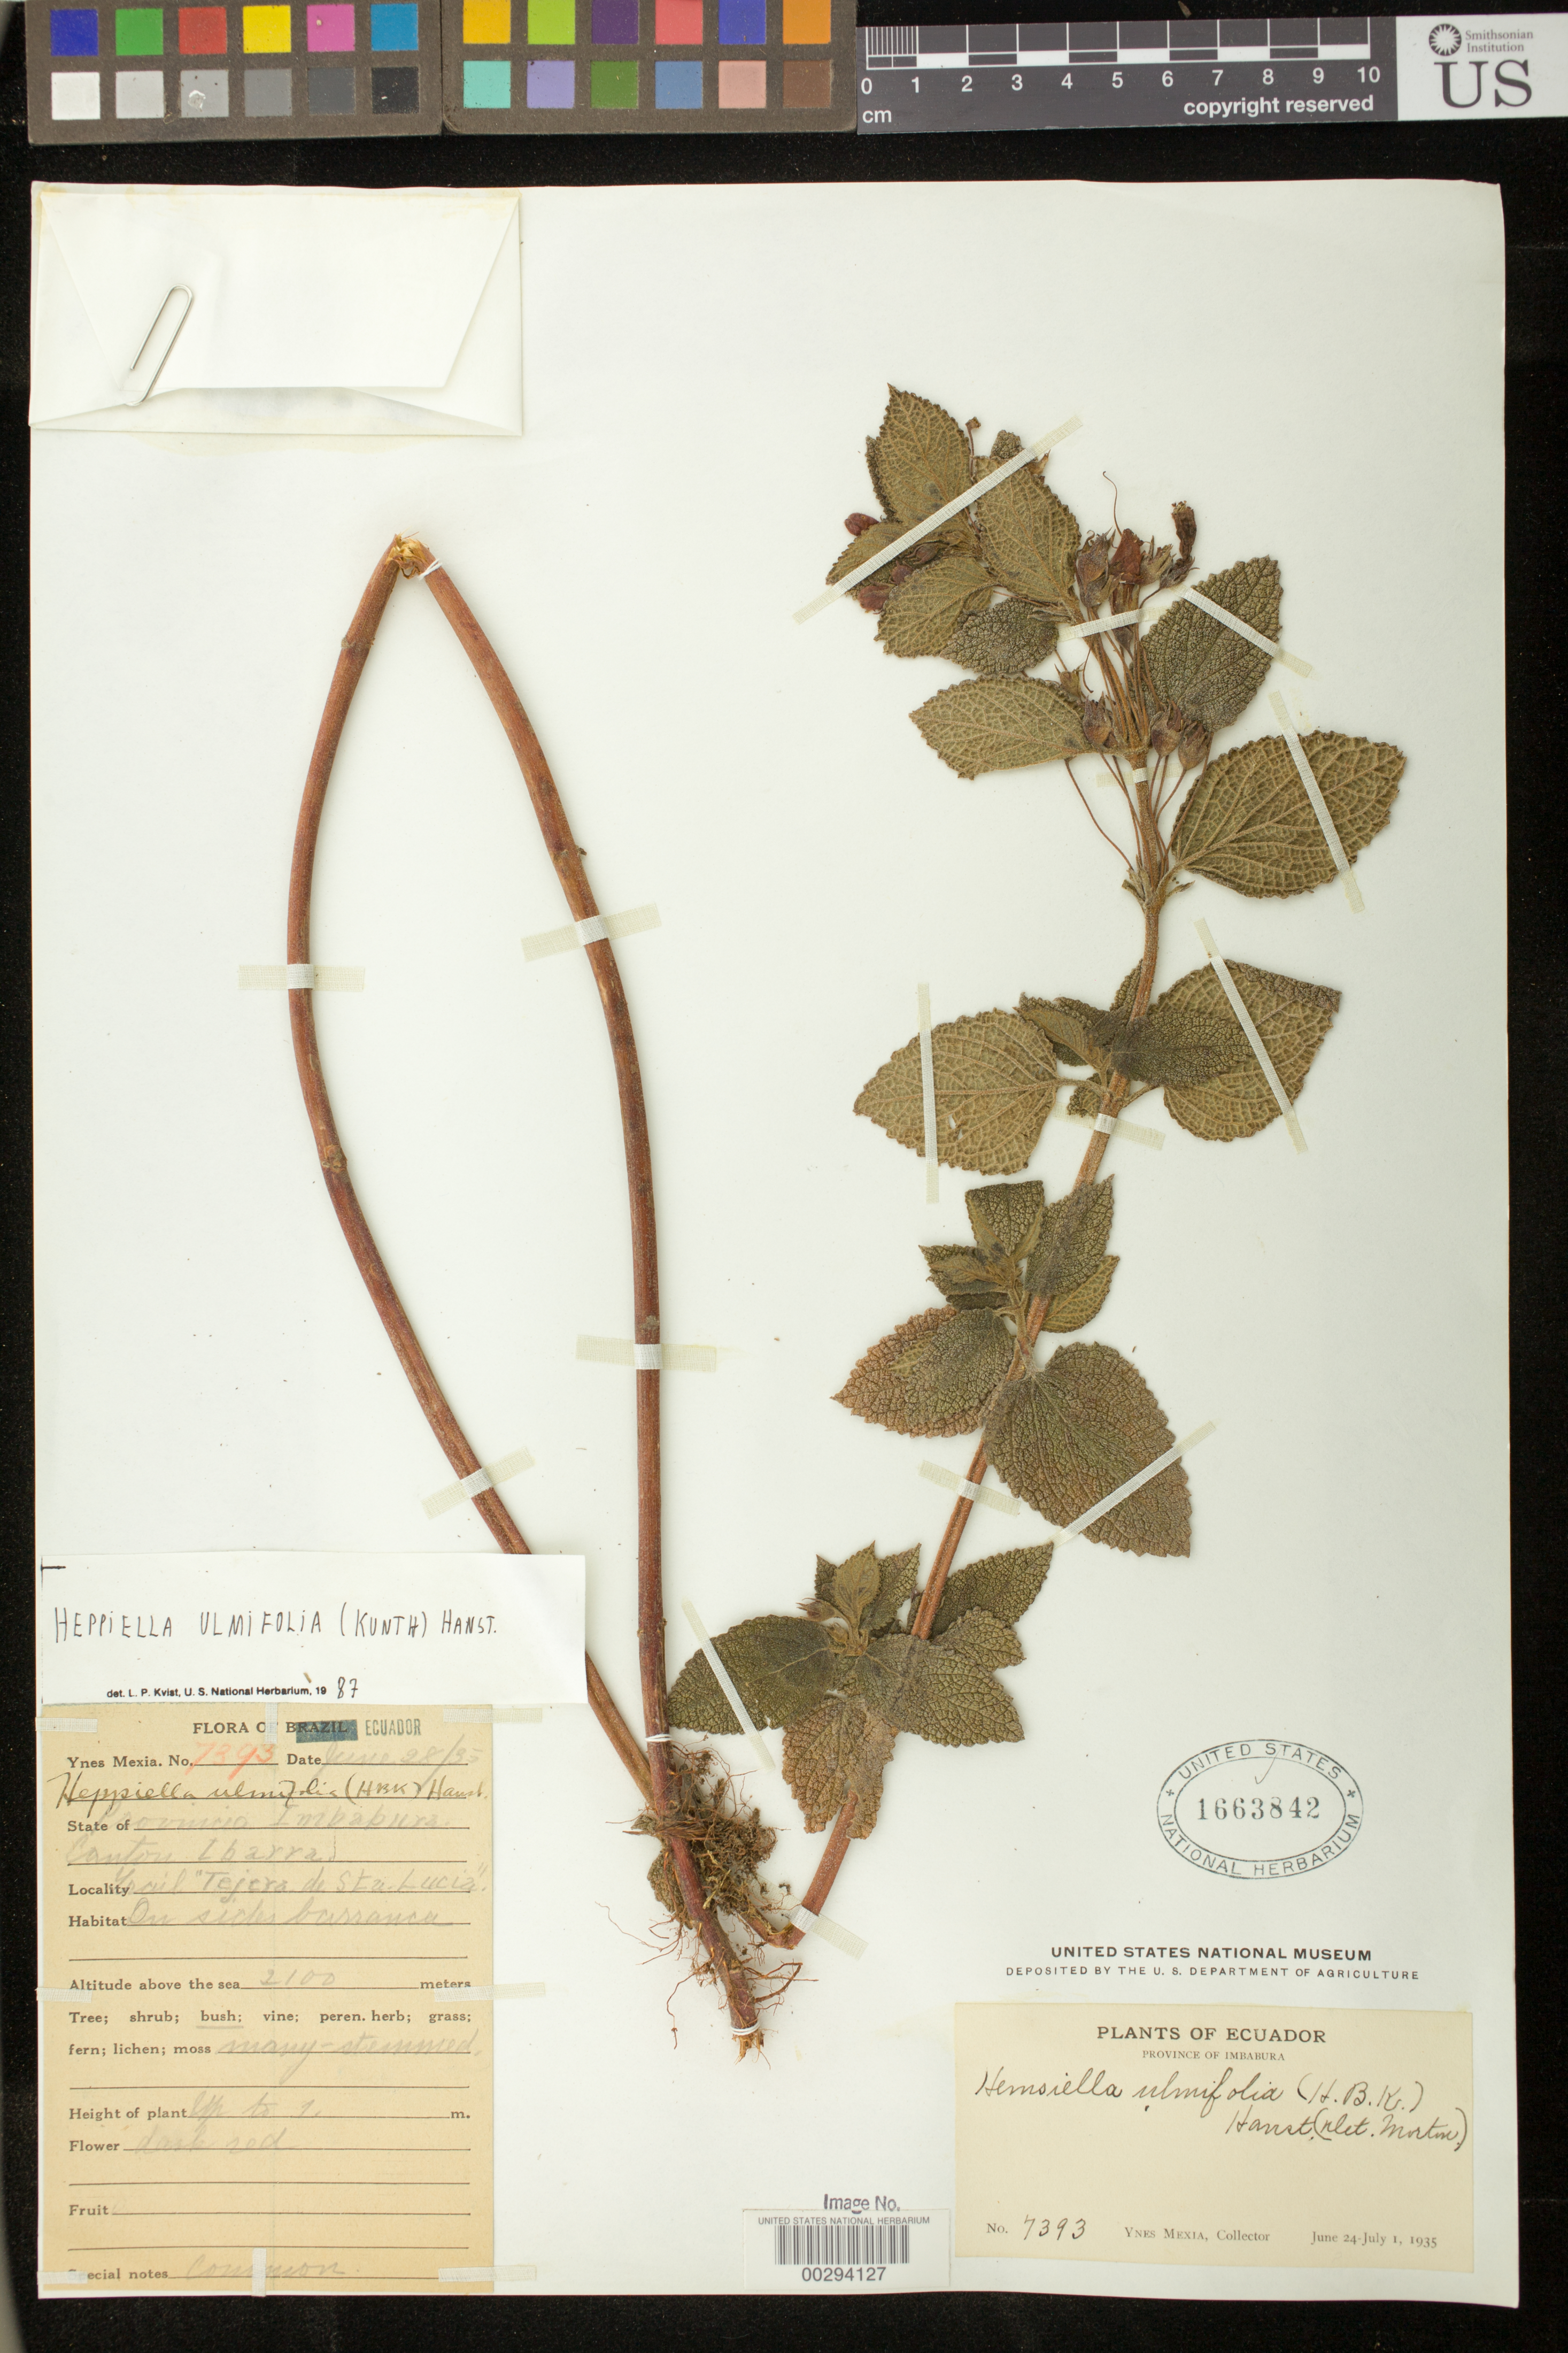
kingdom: Plantae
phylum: Tracheophyta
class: Magnoliopsida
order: Lamiales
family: Gesneriaceae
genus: Heppiella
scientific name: Heppiella ulmifolia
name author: (Kunth) Hanst.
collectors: Y. Mexia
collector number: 7393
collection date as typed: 28 Jun 1935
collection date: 1935-06-28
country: Ecuador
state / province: Imbabura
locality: Canton Ibarra, trail "Tejera de Sta Lucia"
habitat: On sides barranca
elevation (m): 2100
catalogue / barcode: US 1663842